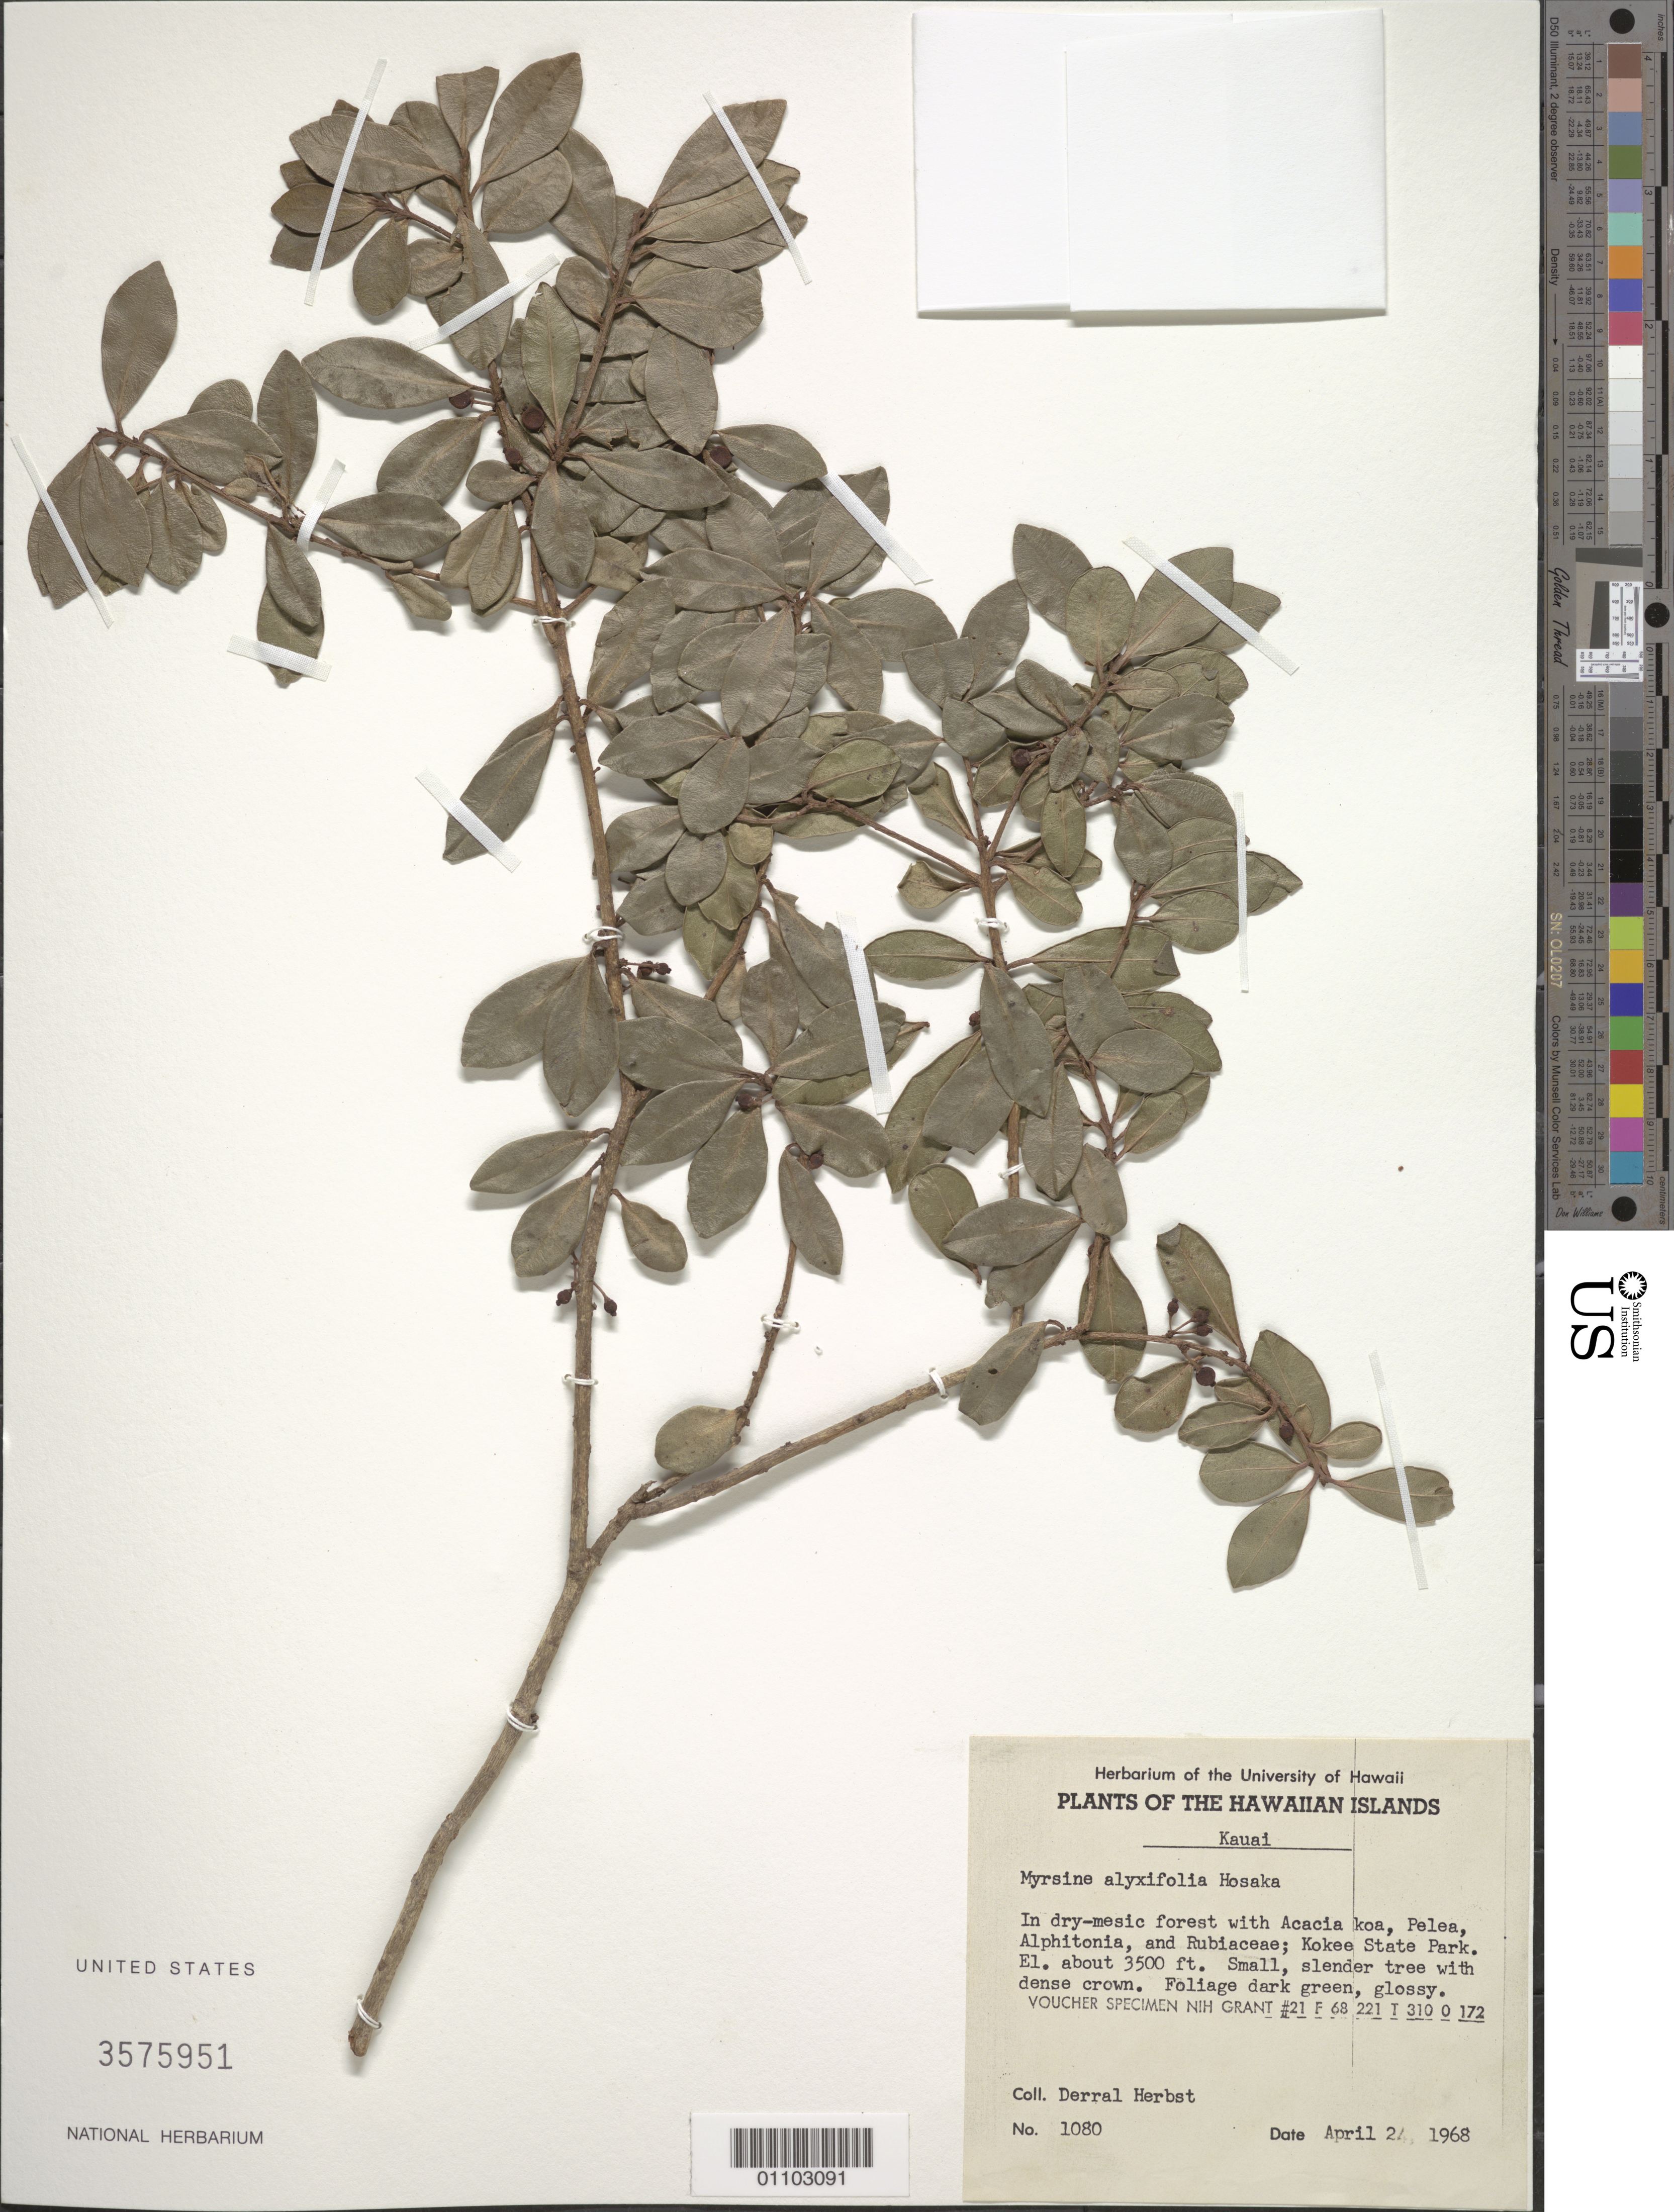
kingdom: Plantae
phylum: Tracheophyta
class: Magnoliopsida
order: Ericales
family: Primulaceae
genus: Myrsine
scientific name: Myrsine alyxifolia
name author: Hosaka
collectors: D. R. Herbst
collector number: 1080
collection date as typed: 24 Apr 1968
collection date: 1968-04-24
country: United States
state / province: Hawaii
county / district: Kauai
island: Kaua'i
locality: Kokee State Park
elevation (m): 1067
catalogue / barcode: US 3575951